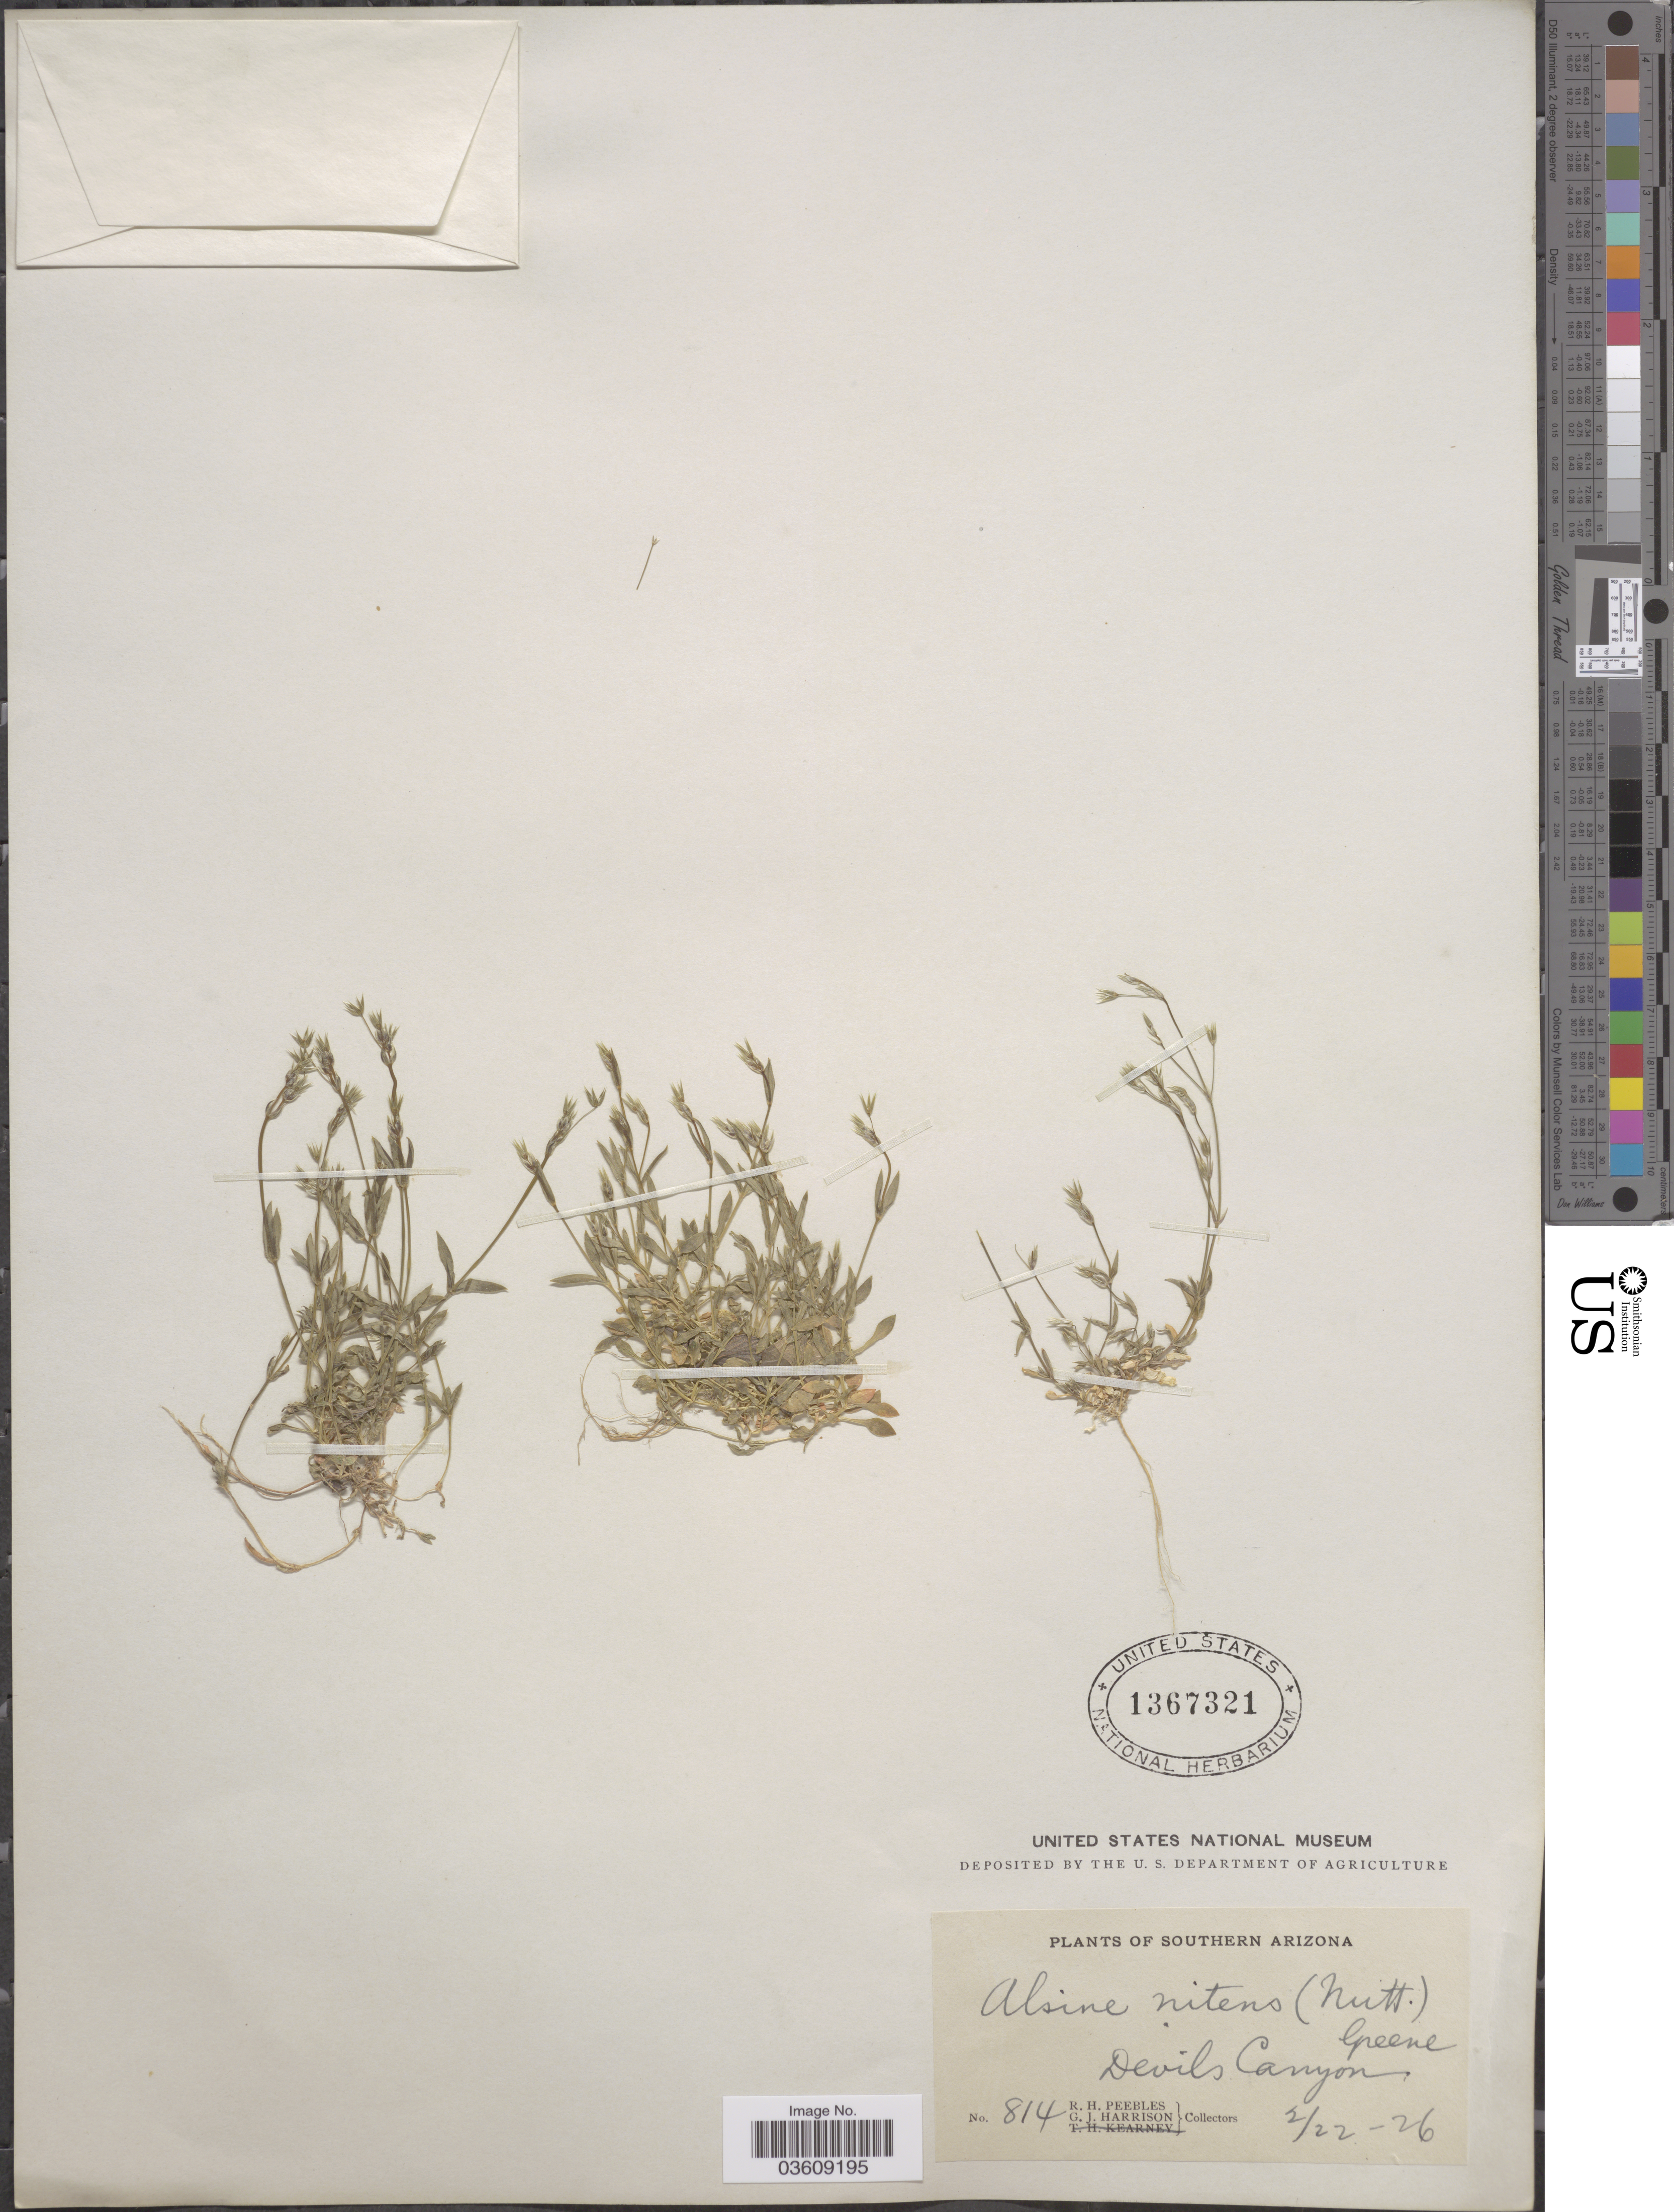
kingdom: Plantae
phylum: Tracheophyta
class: Magnoliopsida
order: Caryophyllales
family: Caryophyllaceae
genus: Stellaria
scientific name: Stellaria nitens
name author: Nutt.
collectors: R. H. Peebles & G. J. Harrison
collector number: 814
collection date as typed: Transcribed d/m/y: 22/2/26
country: United States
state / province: Arizona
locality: Southern Arizona. Devils Canyon.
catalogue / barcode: US 1367321